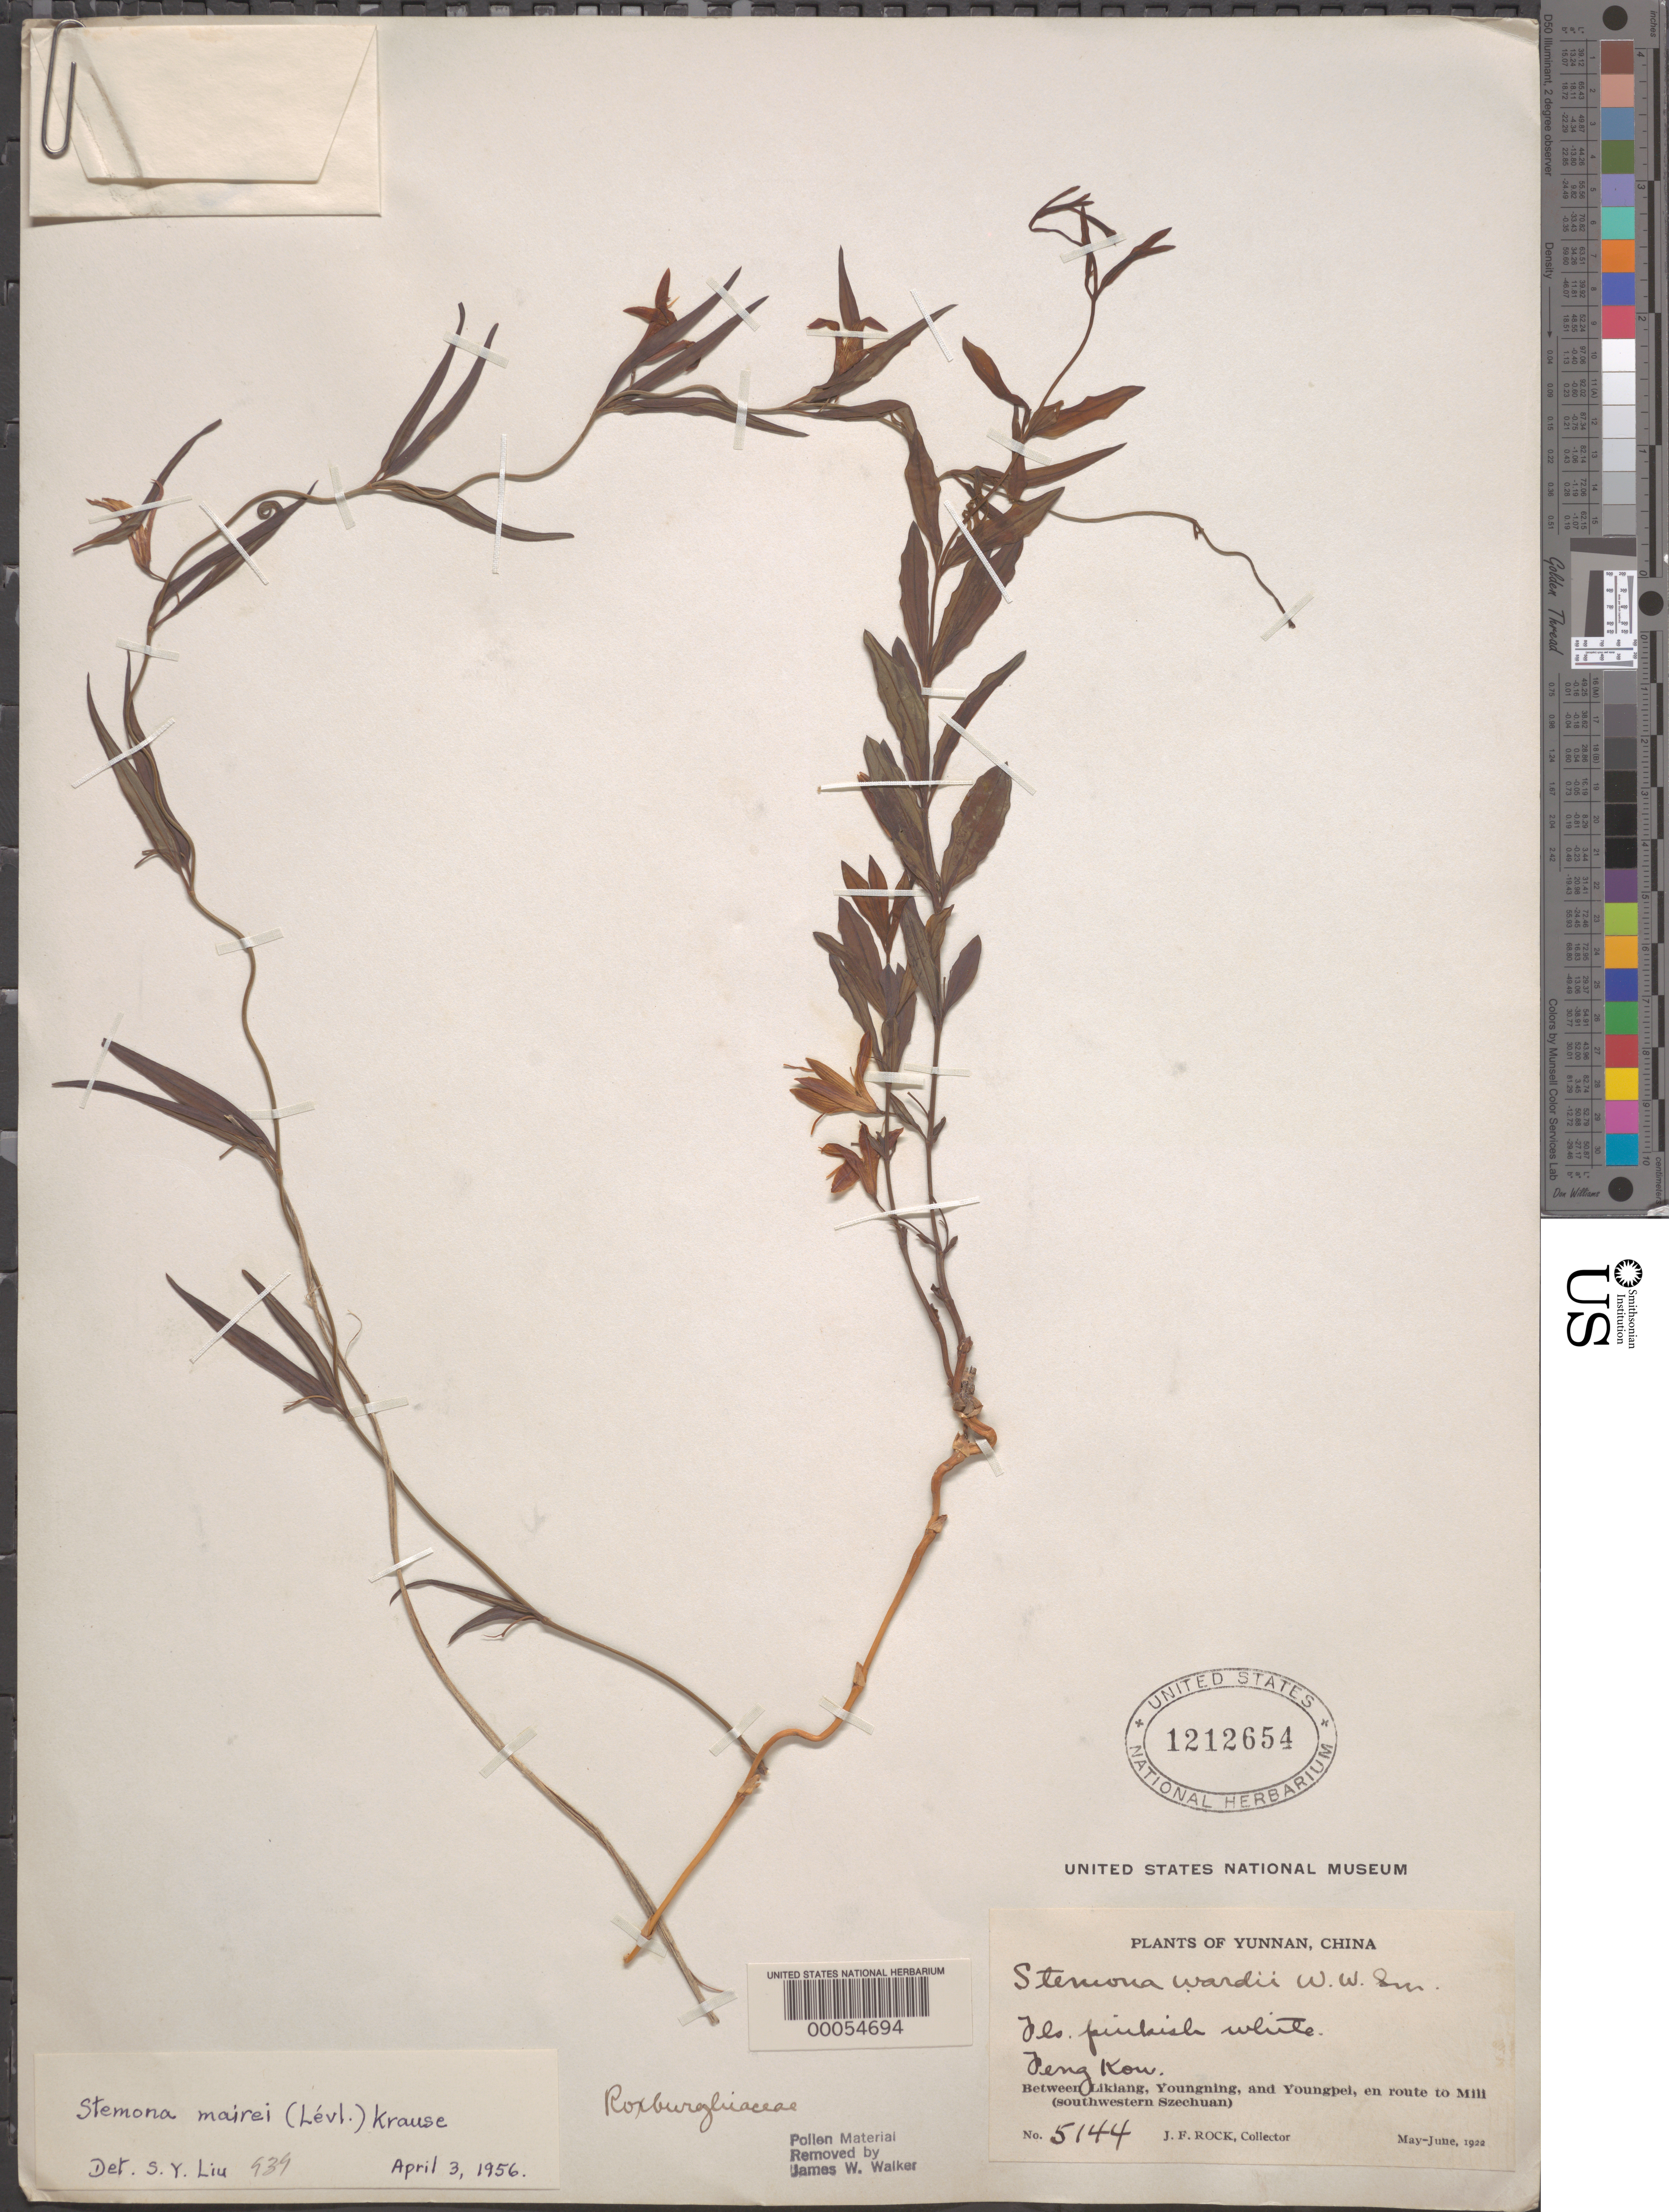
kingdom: Plantae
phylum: Tracheophyta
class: Liliopsida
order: Pandanales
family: Stemonaceae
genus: Stemona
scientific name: Stemona mairei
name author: (H. Lév.) K. Krause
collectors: J. F. Rock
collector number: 5144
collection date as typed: May 1922 to -- Jun 1922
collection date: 1922-05/1922-06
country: China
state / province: Yunnan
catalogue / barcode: US 1212654